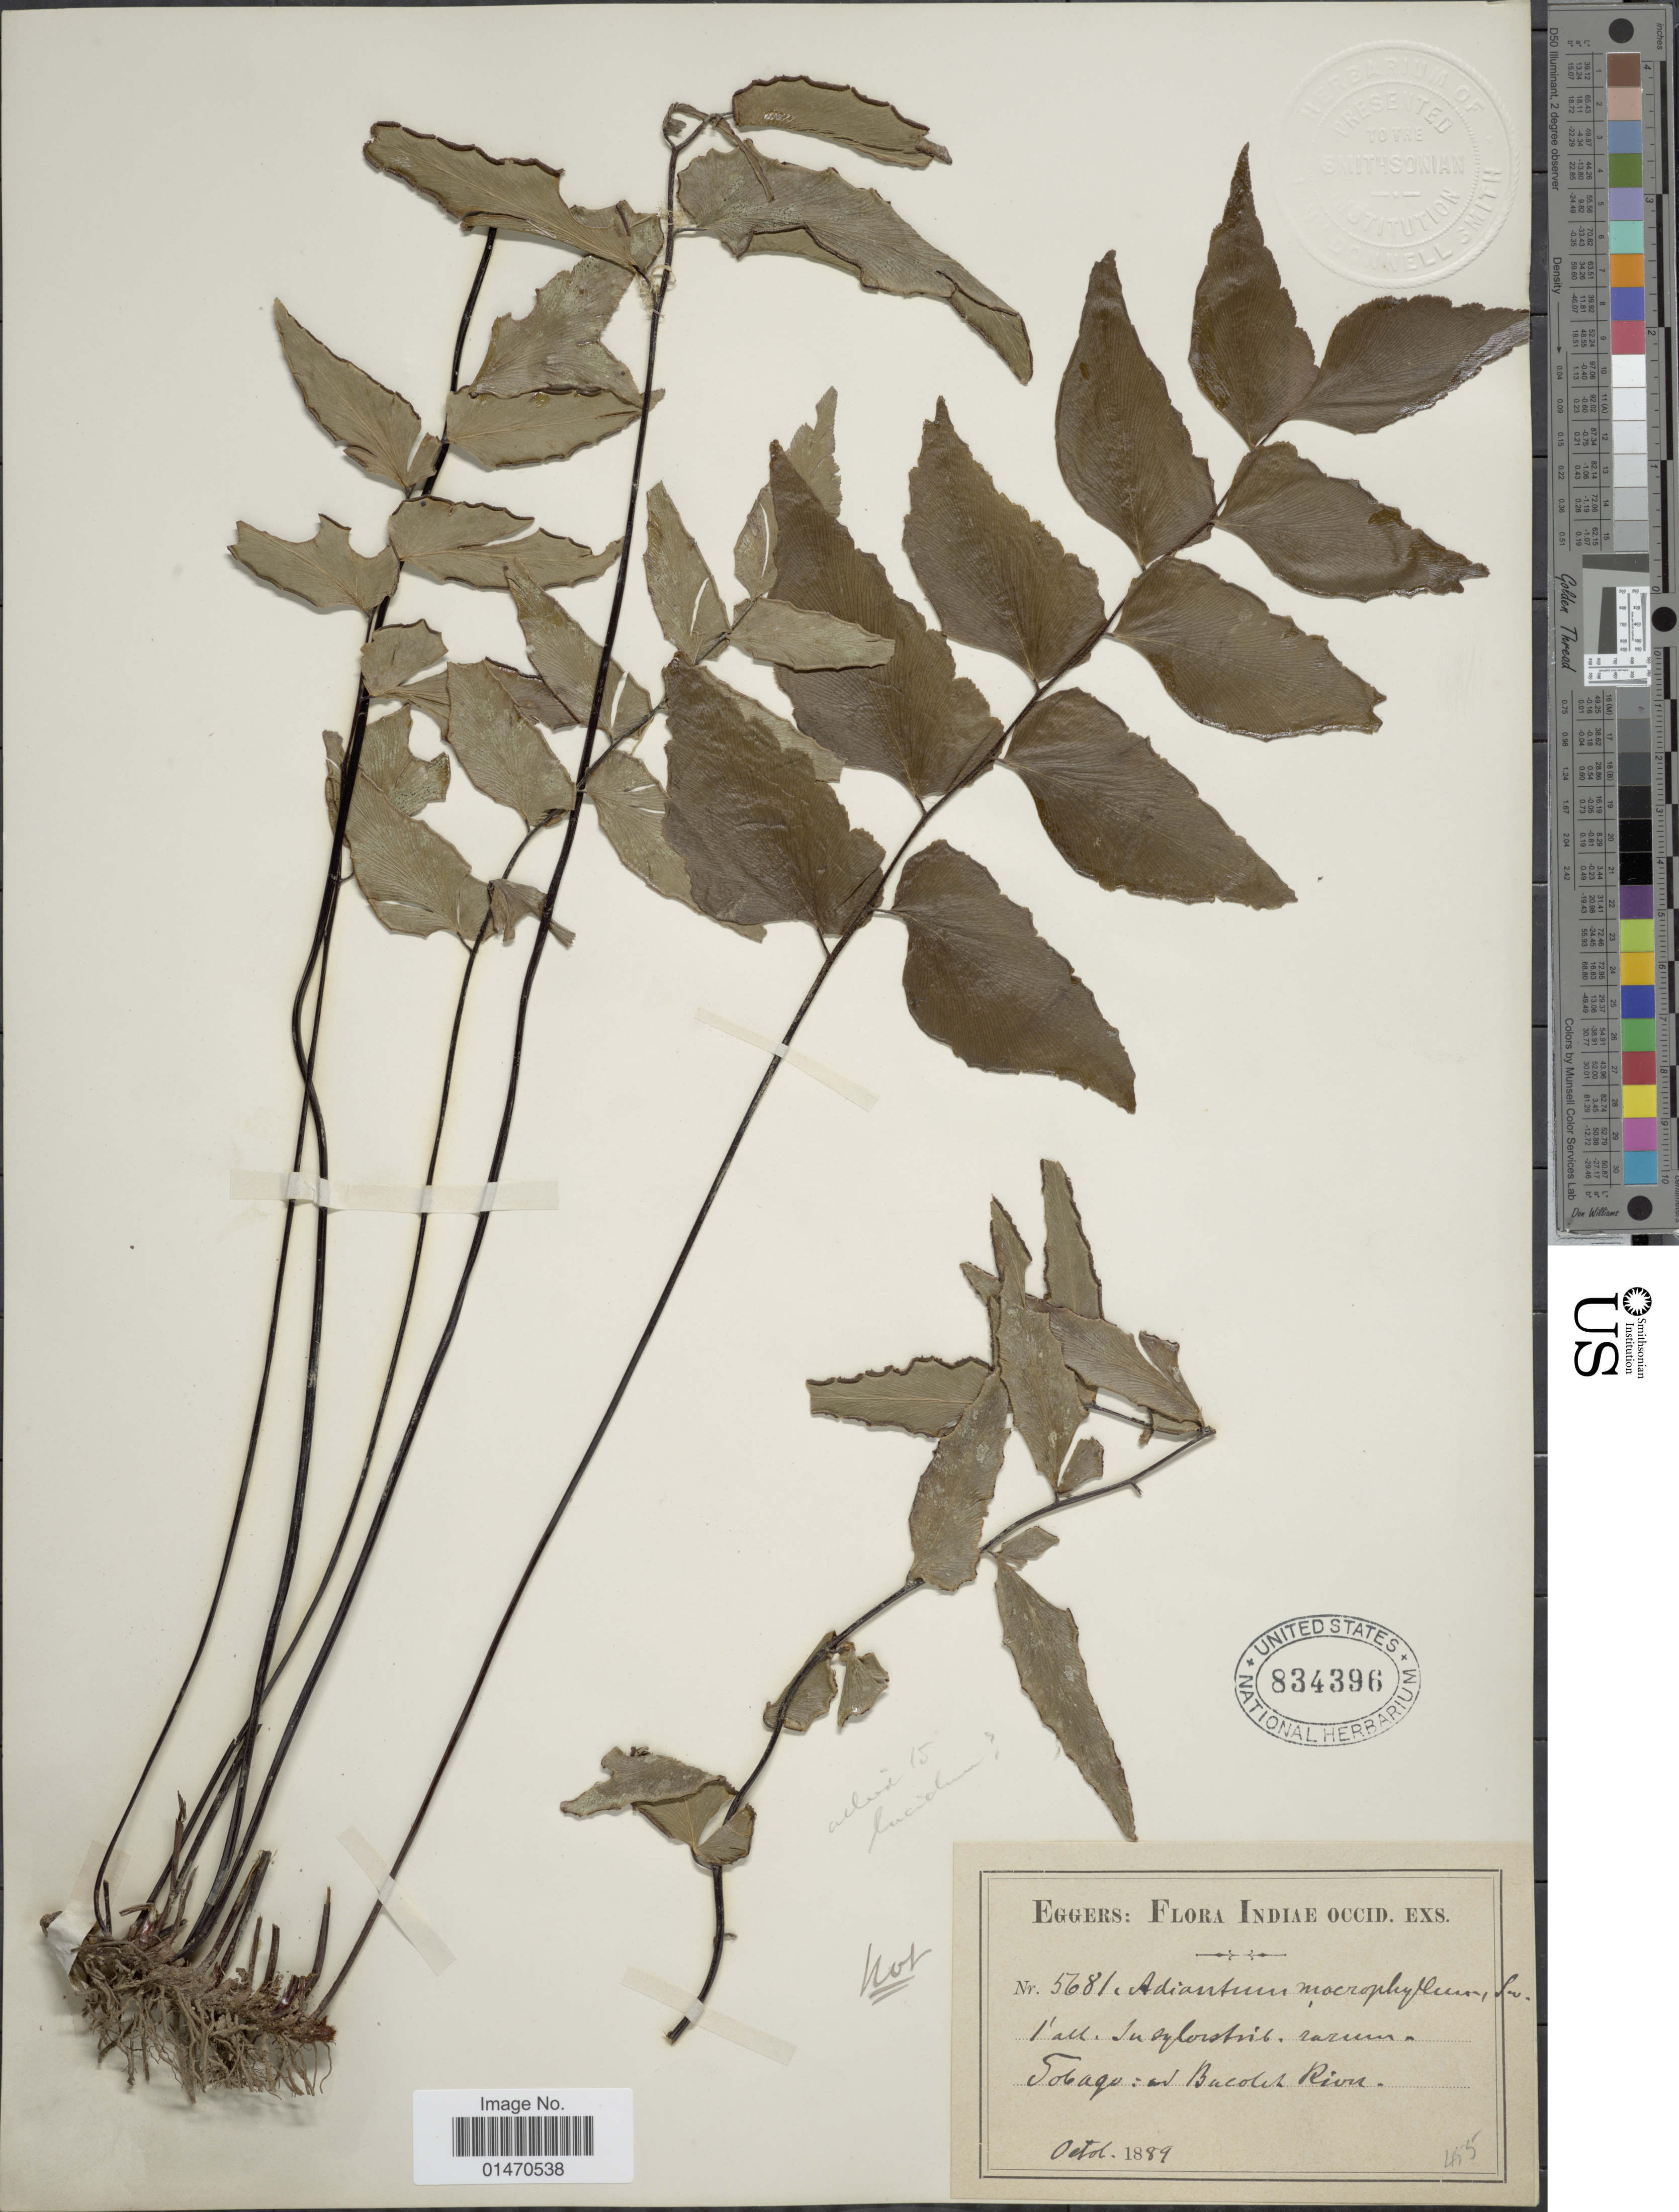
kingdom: Plantae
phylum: Tracheophyta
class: Polypodiopsida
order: Polypodiales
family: Pteridaceae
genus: Adiantum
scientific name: Adiantum lucidum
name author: (Cav.) Sw.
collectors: -. Eggers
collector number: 5681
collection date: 1899-10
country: Trinidad and Tobago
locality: Tobago: ad Bacolet river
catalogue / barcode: US 834396